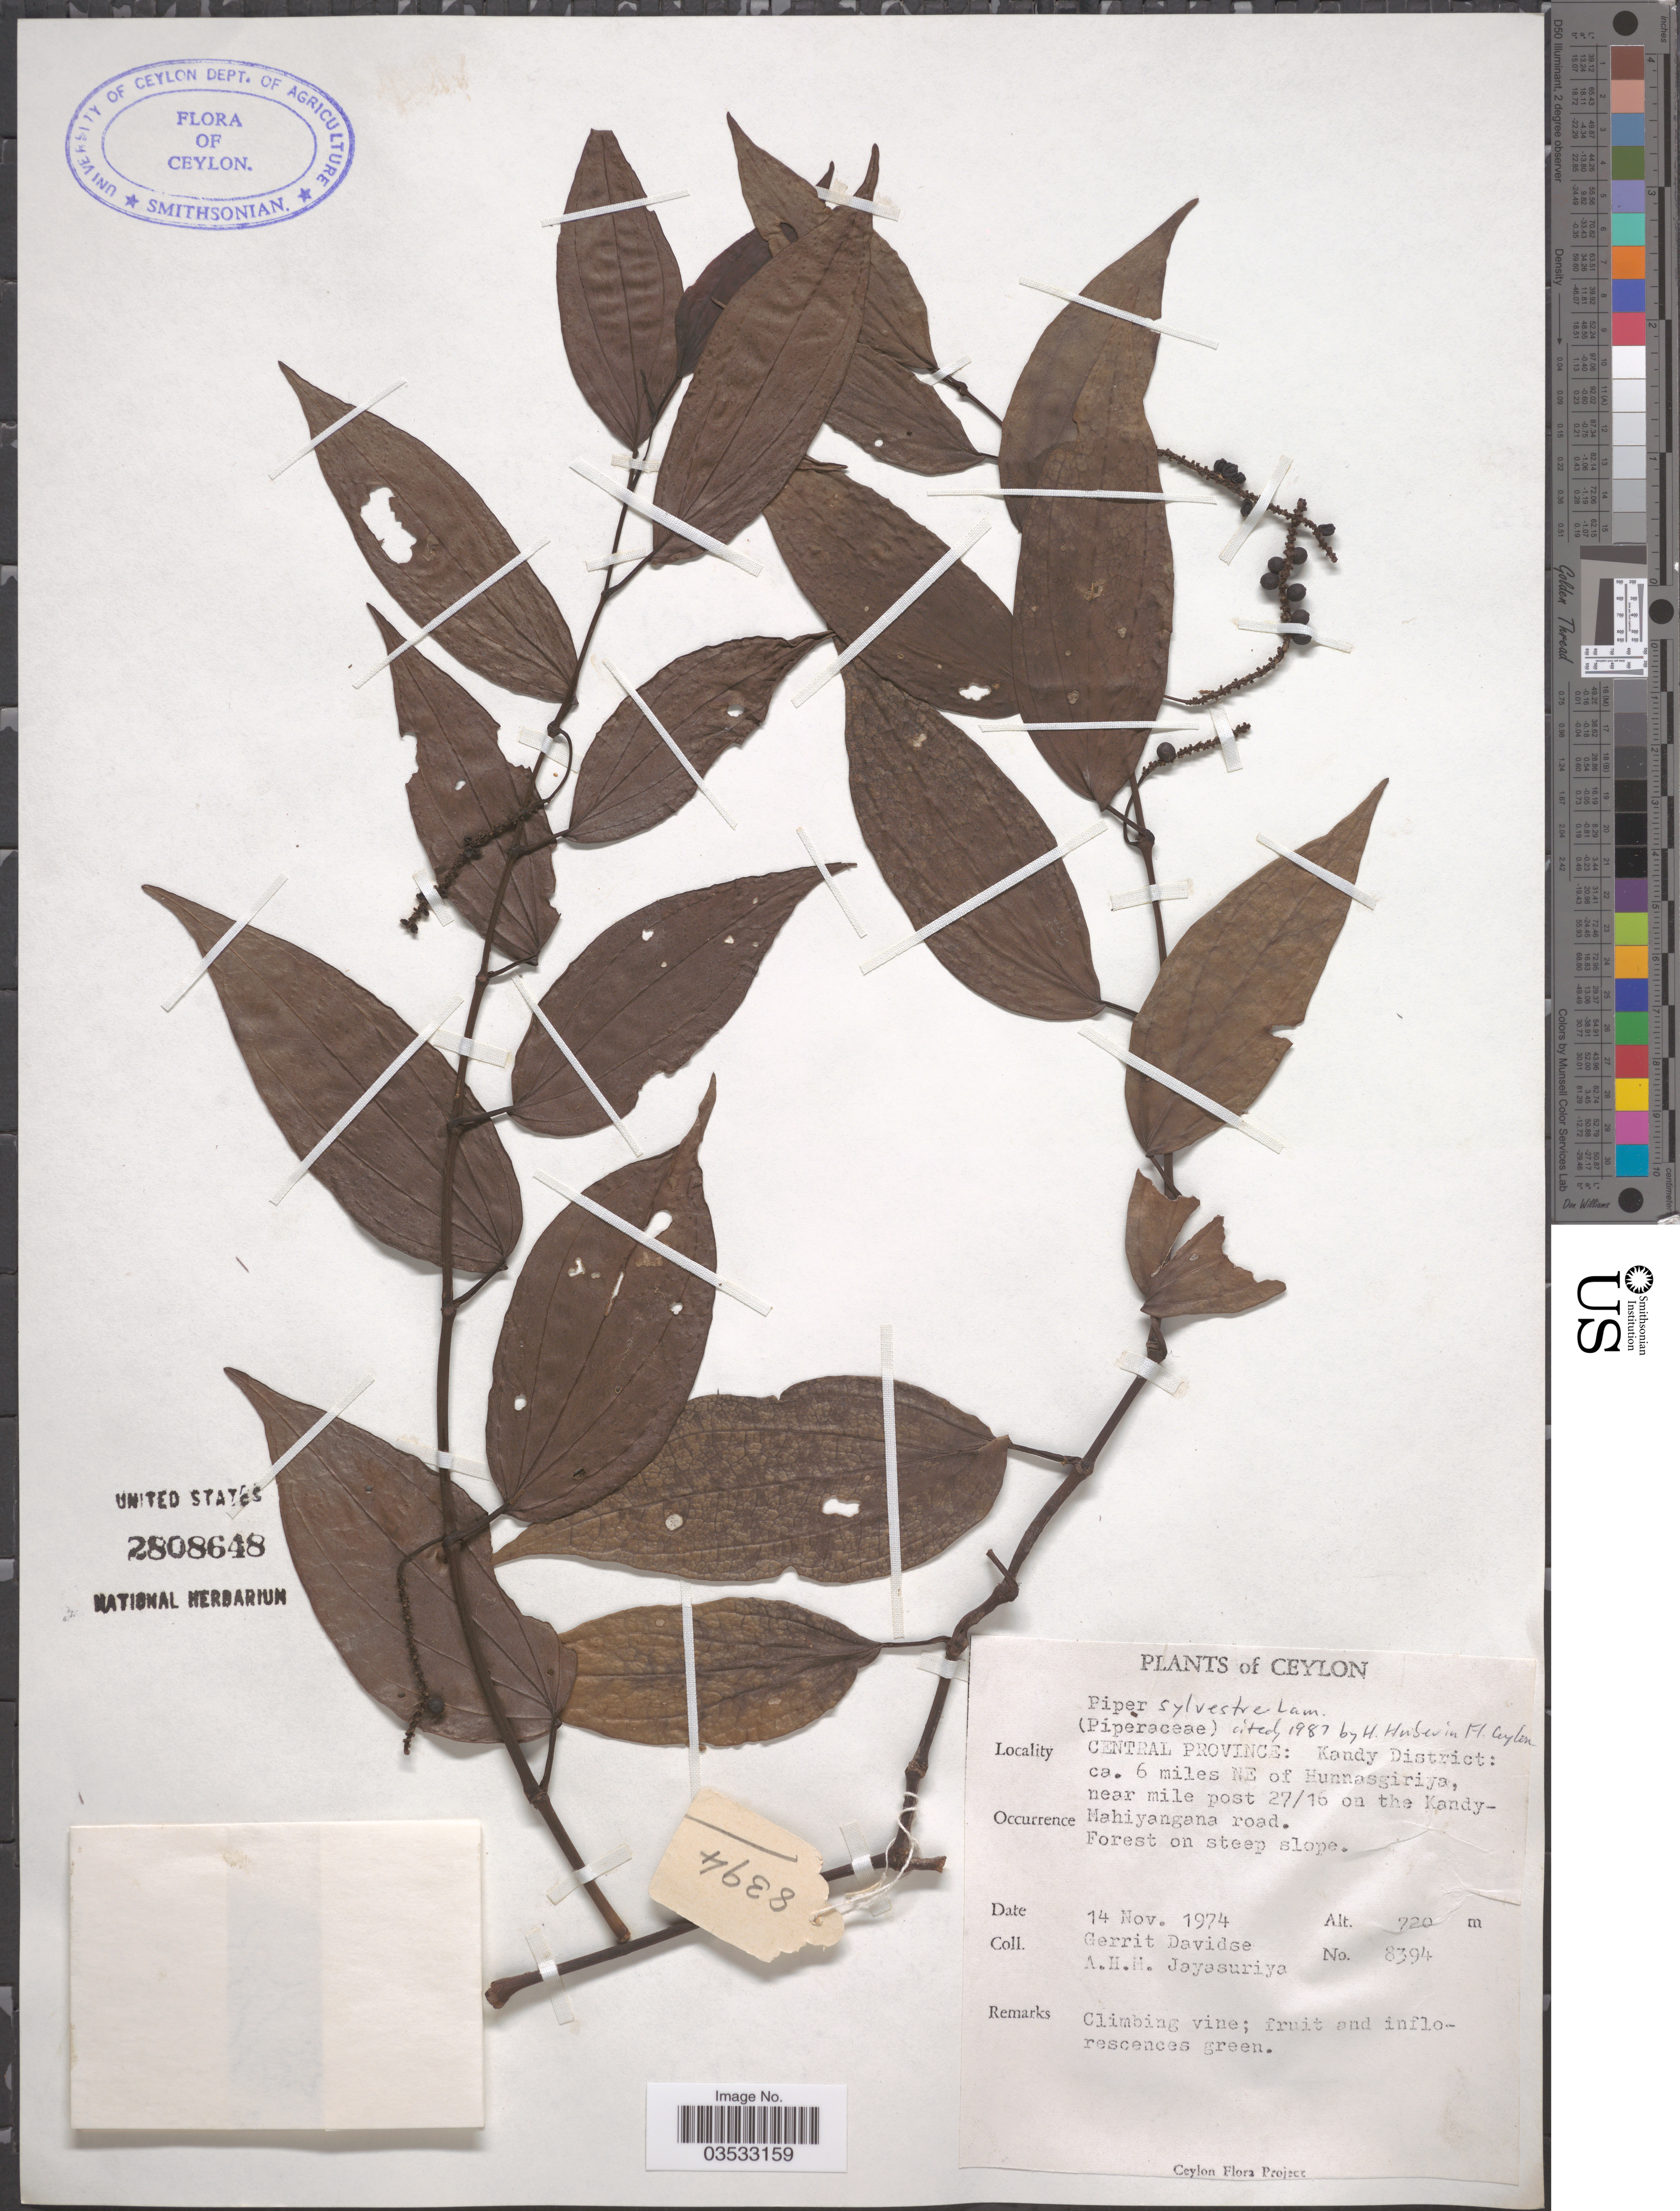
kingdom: Plantae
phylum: Tracheophyta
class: Magnoliopsida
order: Piperales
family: Piperaceae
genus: Piper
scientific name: Piper sylvestre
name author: Lour.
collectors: G. Davidse & A. H. Jayasuriya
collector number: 8394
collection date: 1974-11-14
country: Sri Lanka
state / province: Central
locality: Ceylon. Kandy District: ca. 6 miles NE of Hunnasgiriya, near mile post 27/16 on the Kandy-Mahiyangana road.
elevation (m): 720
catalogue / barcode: US 2808648